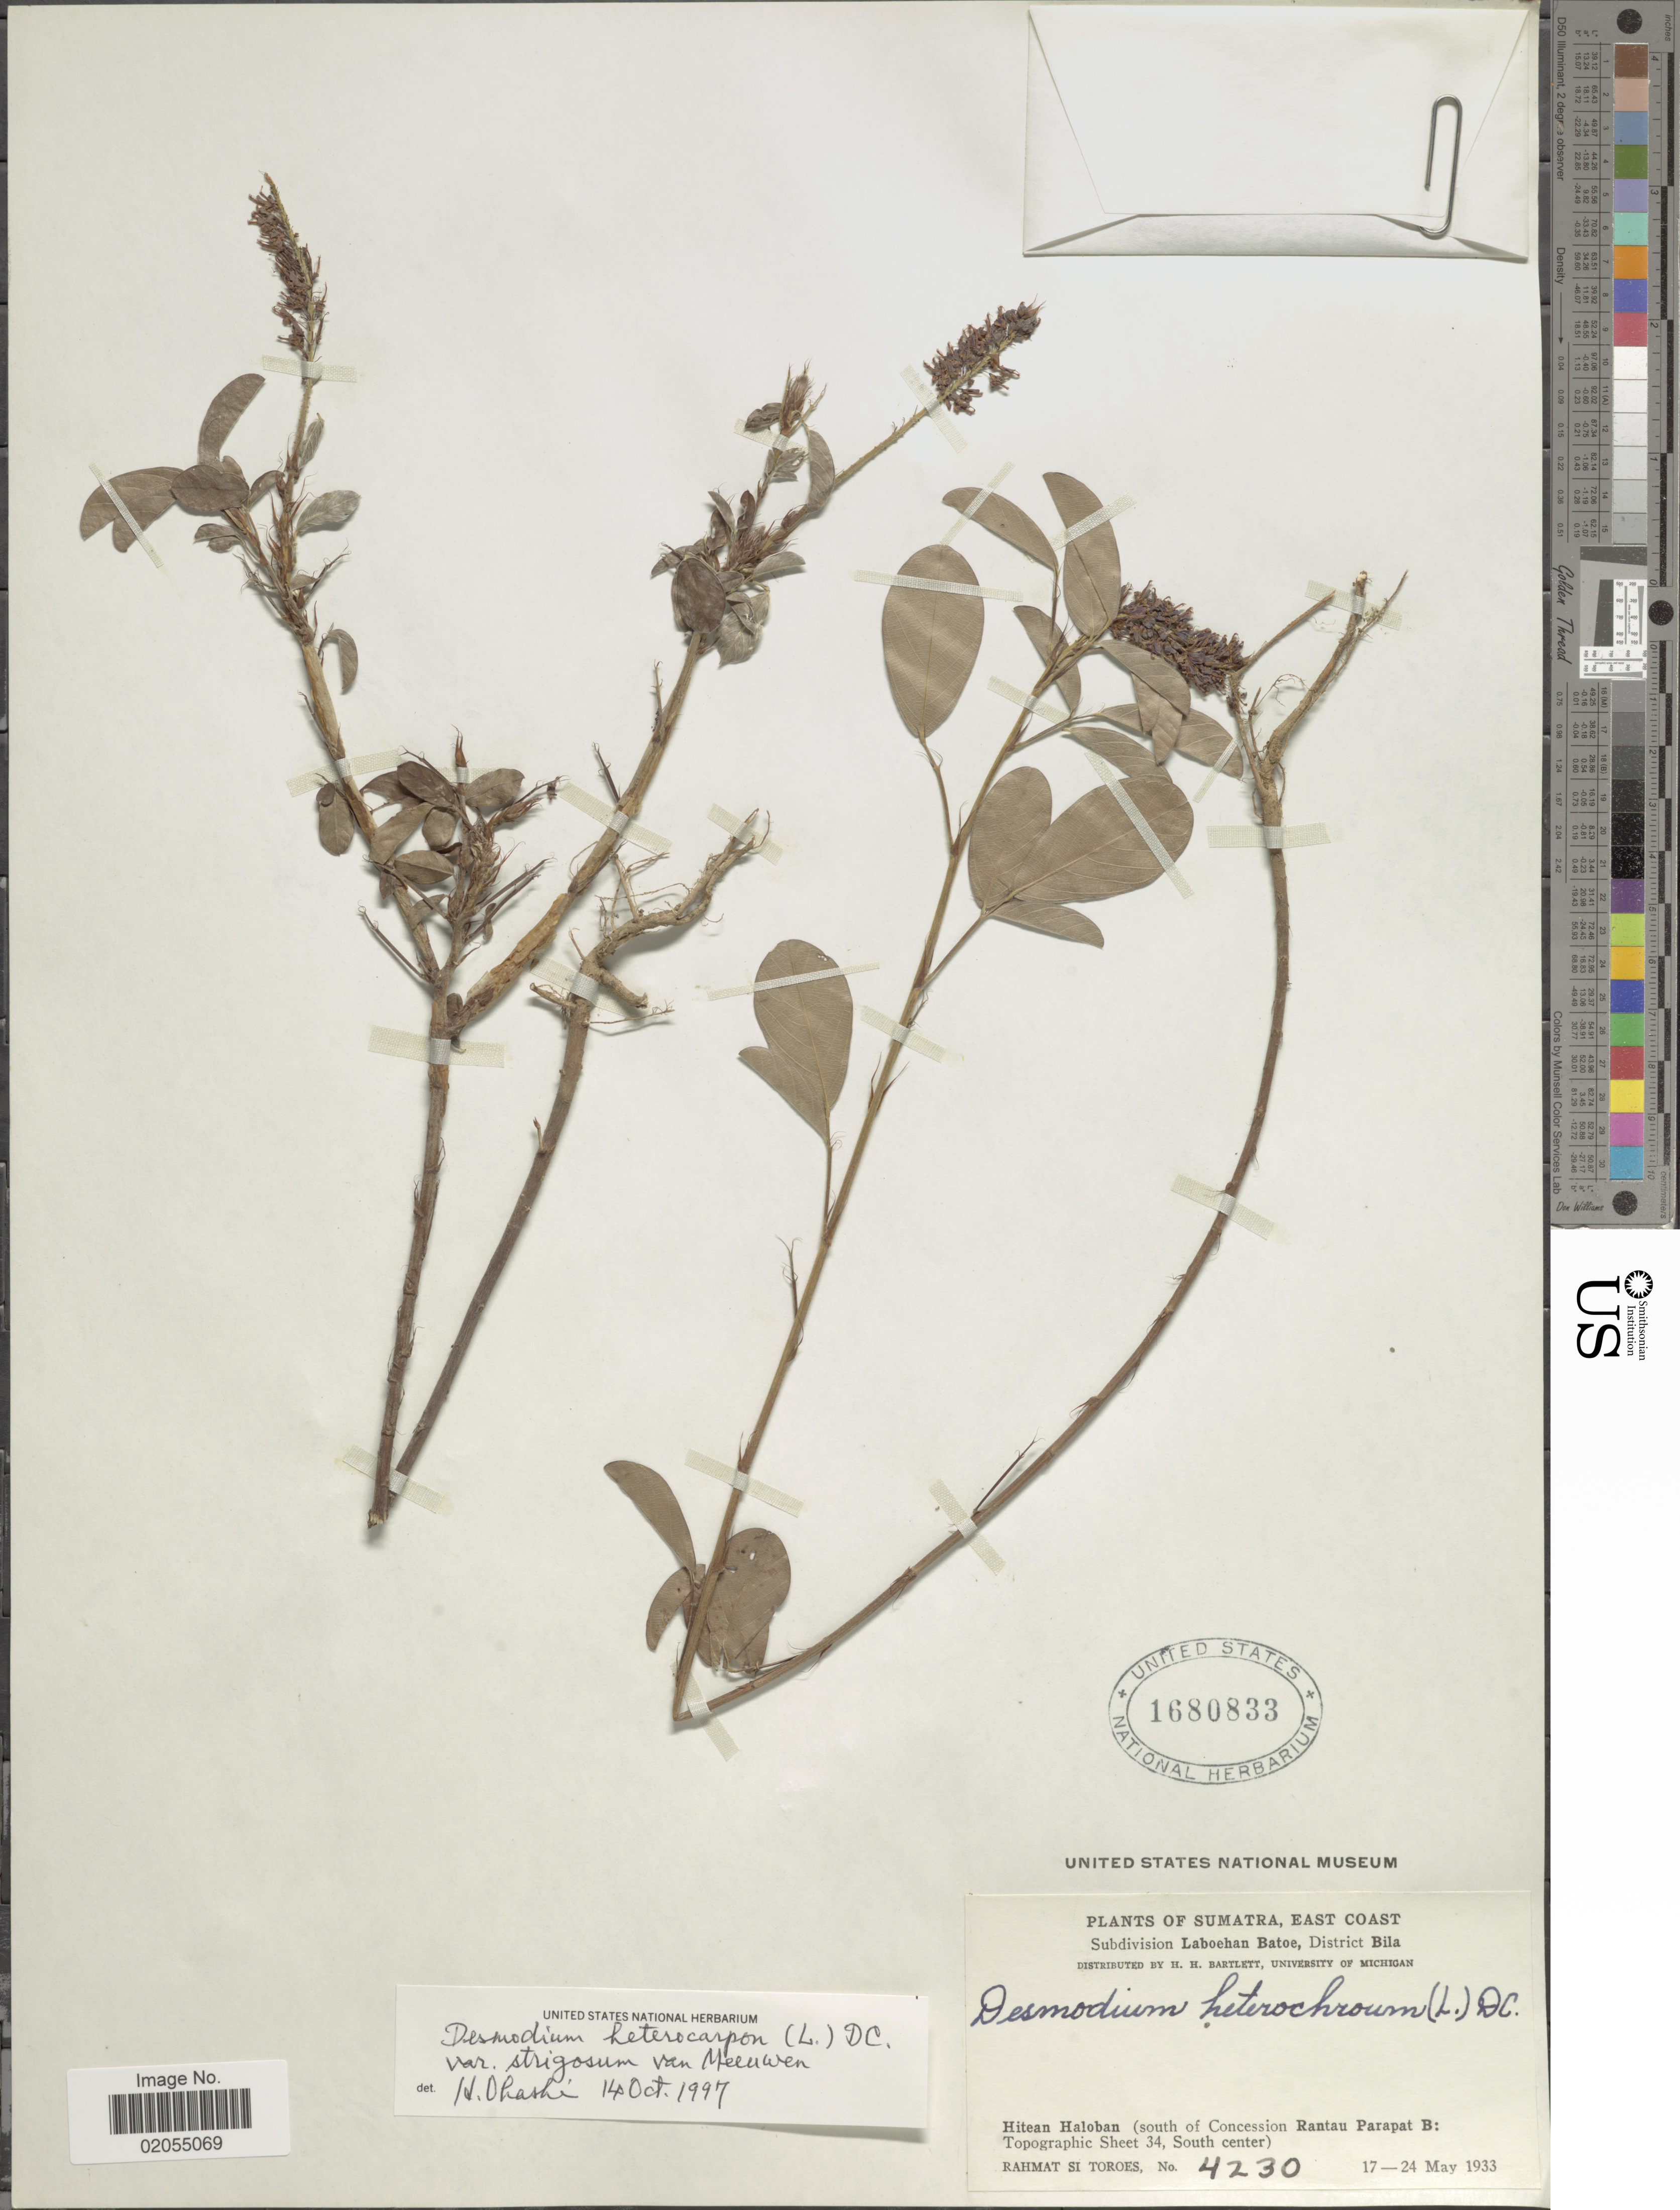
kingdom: Plantae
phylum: Tracheophyta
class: Magnoliopsida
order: Fabales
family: Fabaceae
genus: Grona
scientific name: Grona heterocarpos var. strigosa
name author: (Meeuwen) H. Ohashi & K. Ohashi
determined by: Strong, Mark T., (BOT), Smithsonian Institution - National Museum of Natural History (UNITED STATES)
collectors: Rahmat Si Boeea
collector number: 4230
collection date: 1933-05-17/1933-05-24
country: Indonesia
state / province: Sumatra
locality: Sumatra, East Coast. Subdivision Laboehan Batoe, District Bila. Hitean Haloban (south of Concession Rantau Parapat B: Topographic Sheet 34, South center)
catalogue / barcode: US 1680833